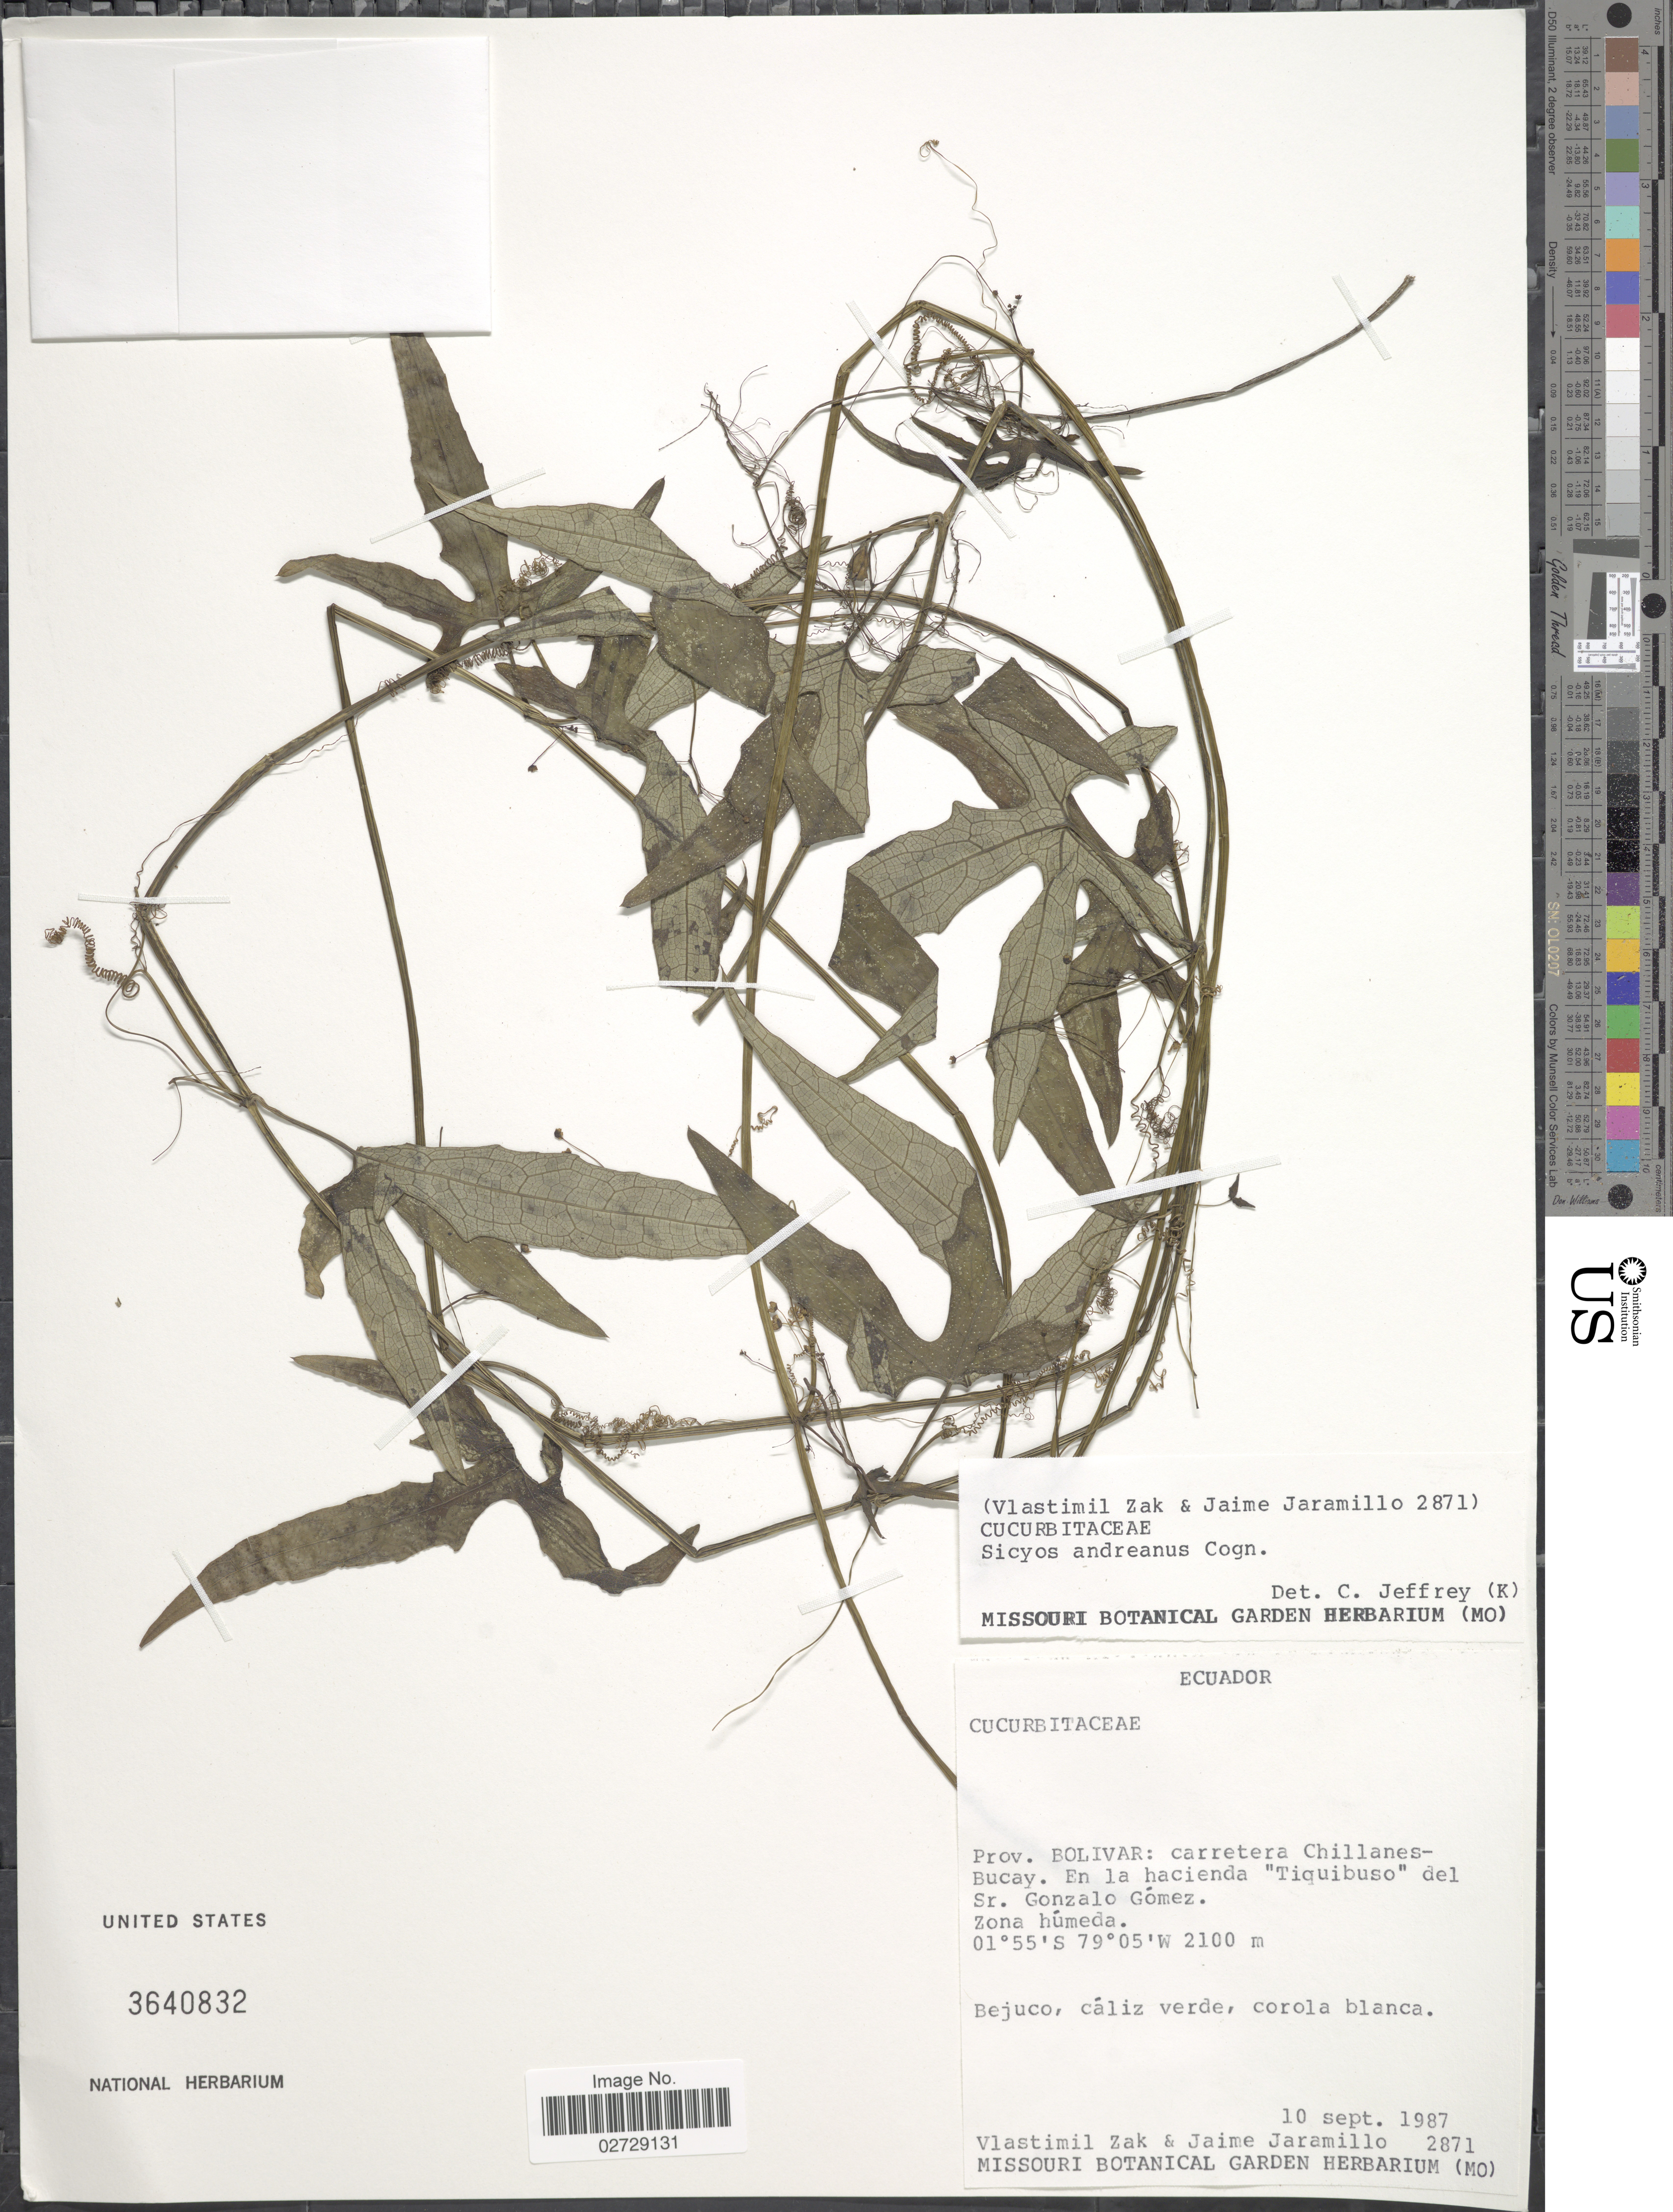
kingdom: Plantae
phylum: Tracheophyta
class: Magnoliopsida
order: Cucurbitales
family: Cucurbitaceae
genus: Sicyos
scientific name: Sicyos andreanus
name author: Cogn.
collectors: V. Zak & J. Jaramillo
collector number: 2871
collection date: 1987-09-10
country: Ecuador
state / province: Bolívar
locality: Carretera Chillanes- Bucay. En la hacienda "Tiquibuso"del Sr. Gonzalo Gomez.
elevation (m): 2100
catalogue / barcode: US 3640832